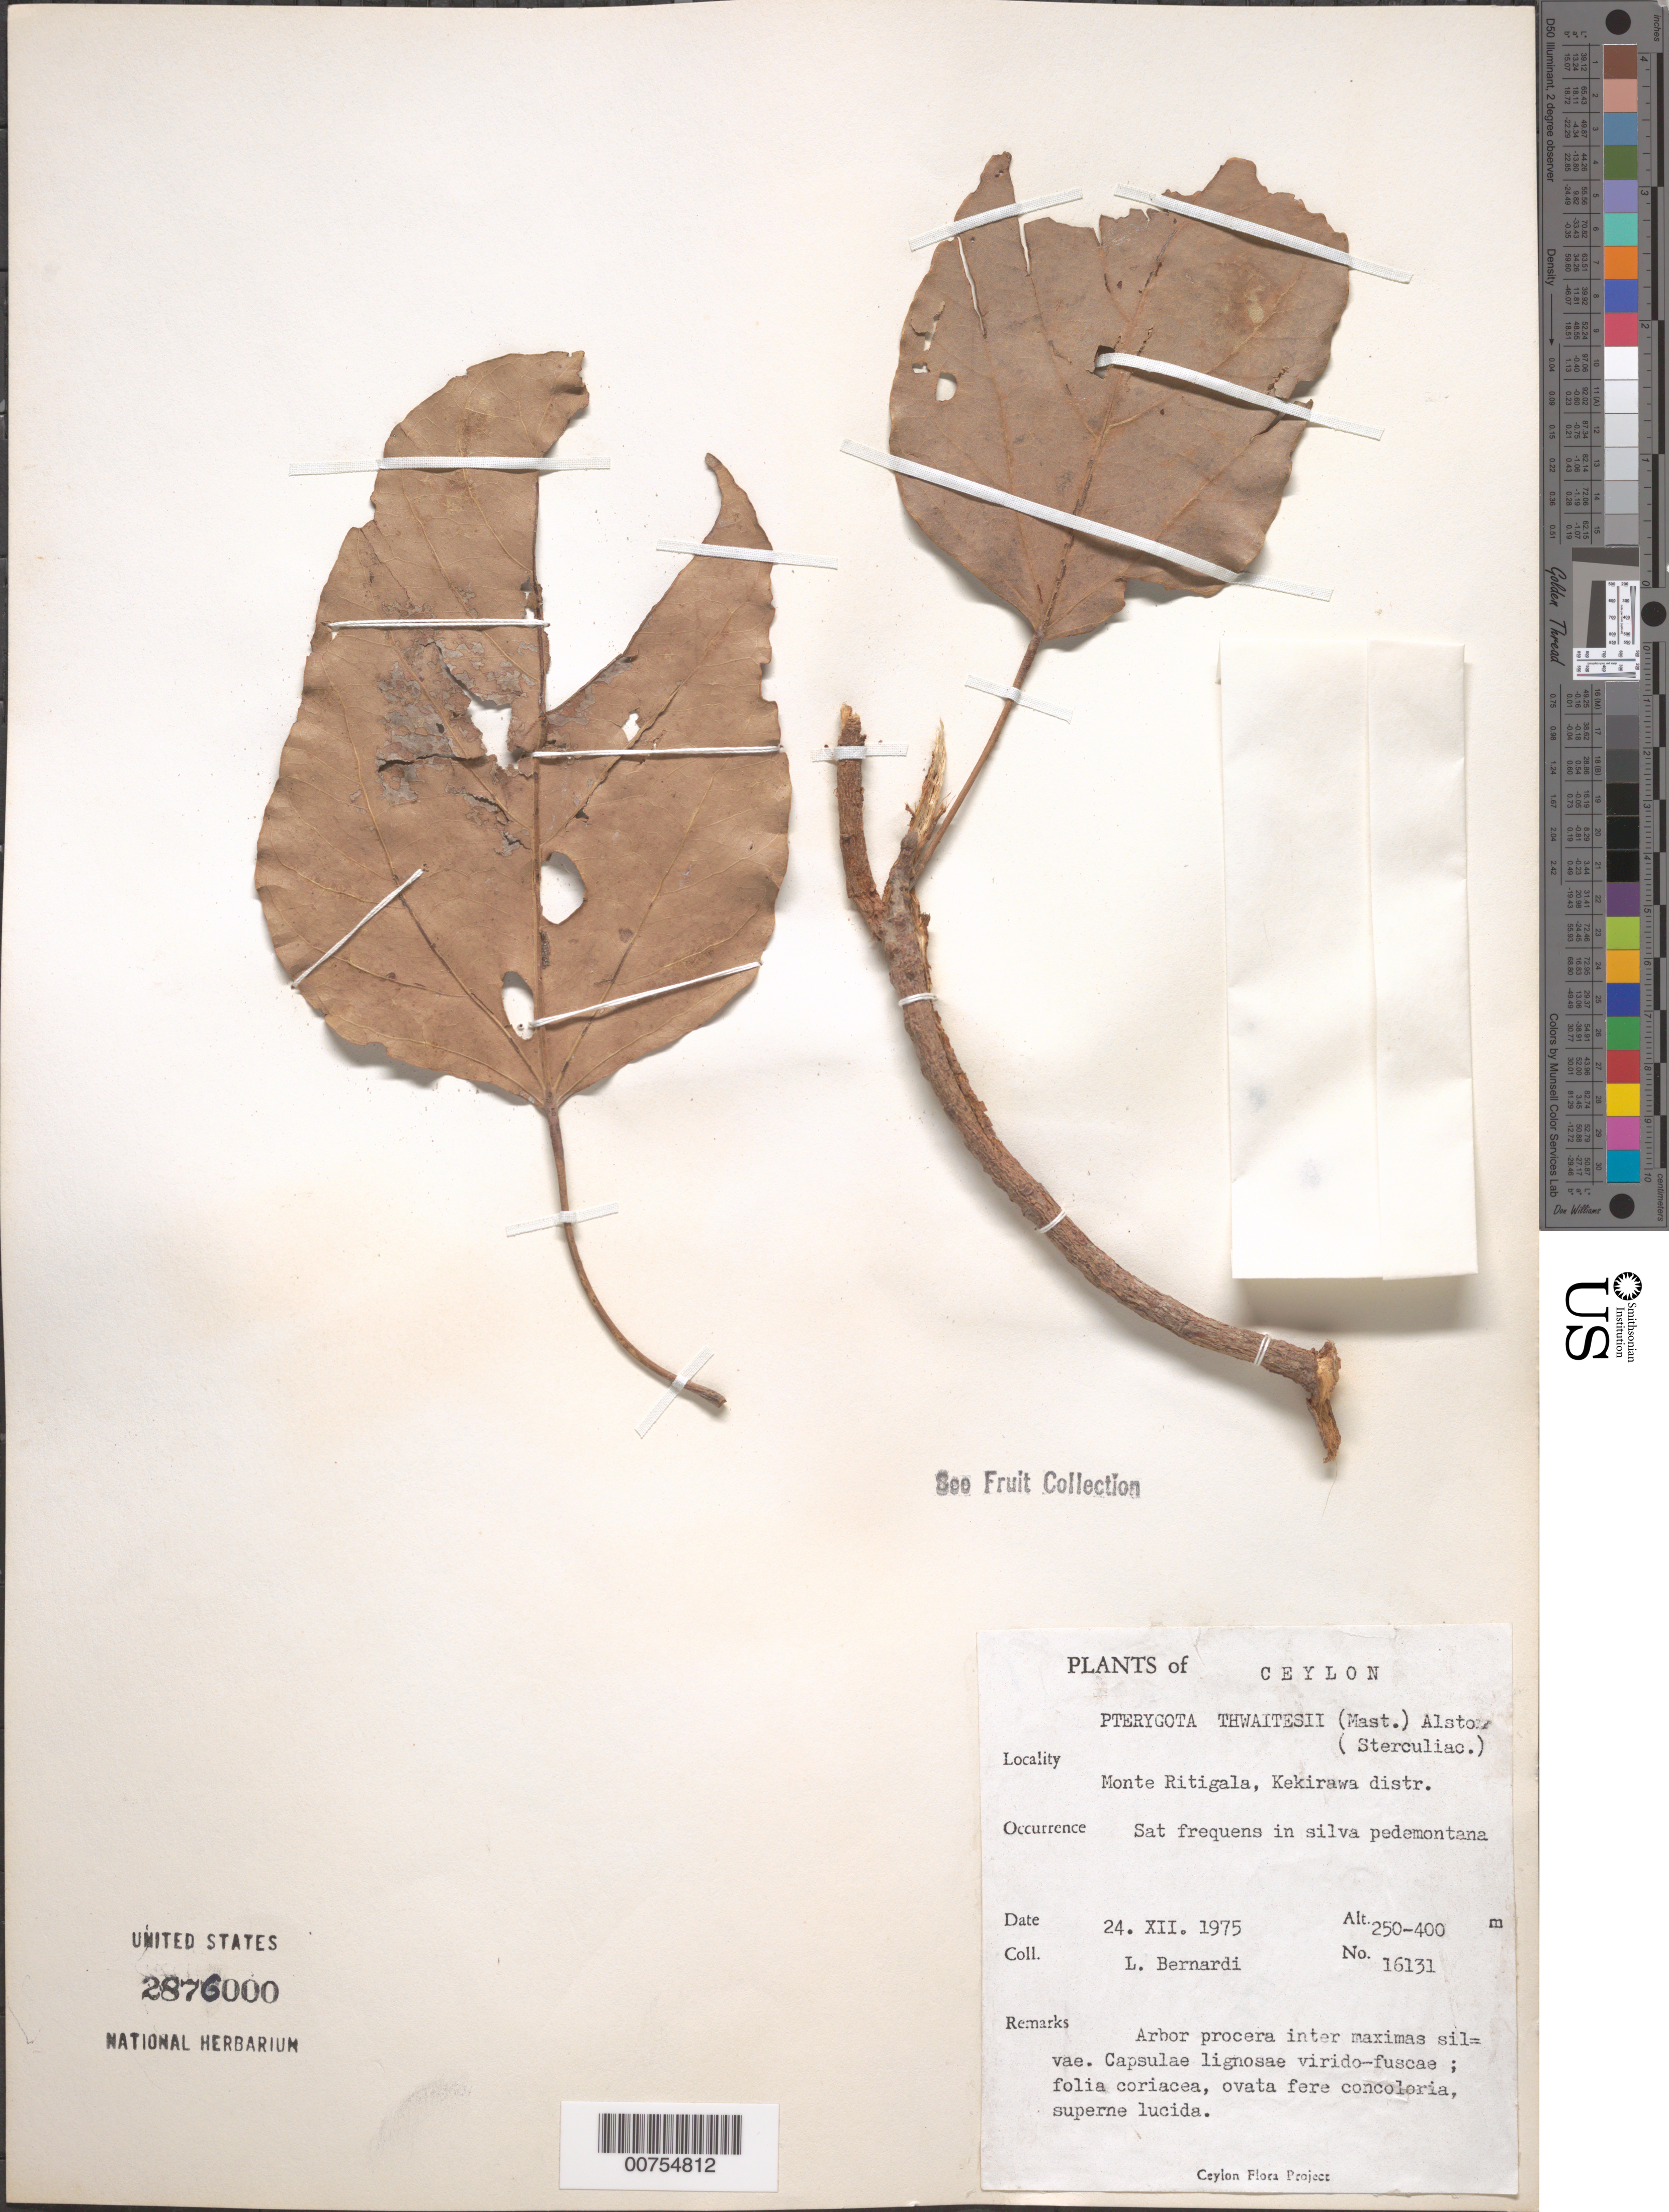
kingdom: Plantae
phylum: Tracheophyta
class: Magnoliopsida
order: Malvales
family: Malvaceae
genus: Pterygota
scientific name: Pterygota thwaitesii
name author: (Mast.) Alston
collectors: L. Bernardi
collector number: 16131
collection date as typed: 24 Dec 1975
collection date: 1975-12-24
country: Sri Lanka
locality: Monte Ritigala, Kekirawa District.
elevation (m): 250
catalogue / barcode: US 2876000